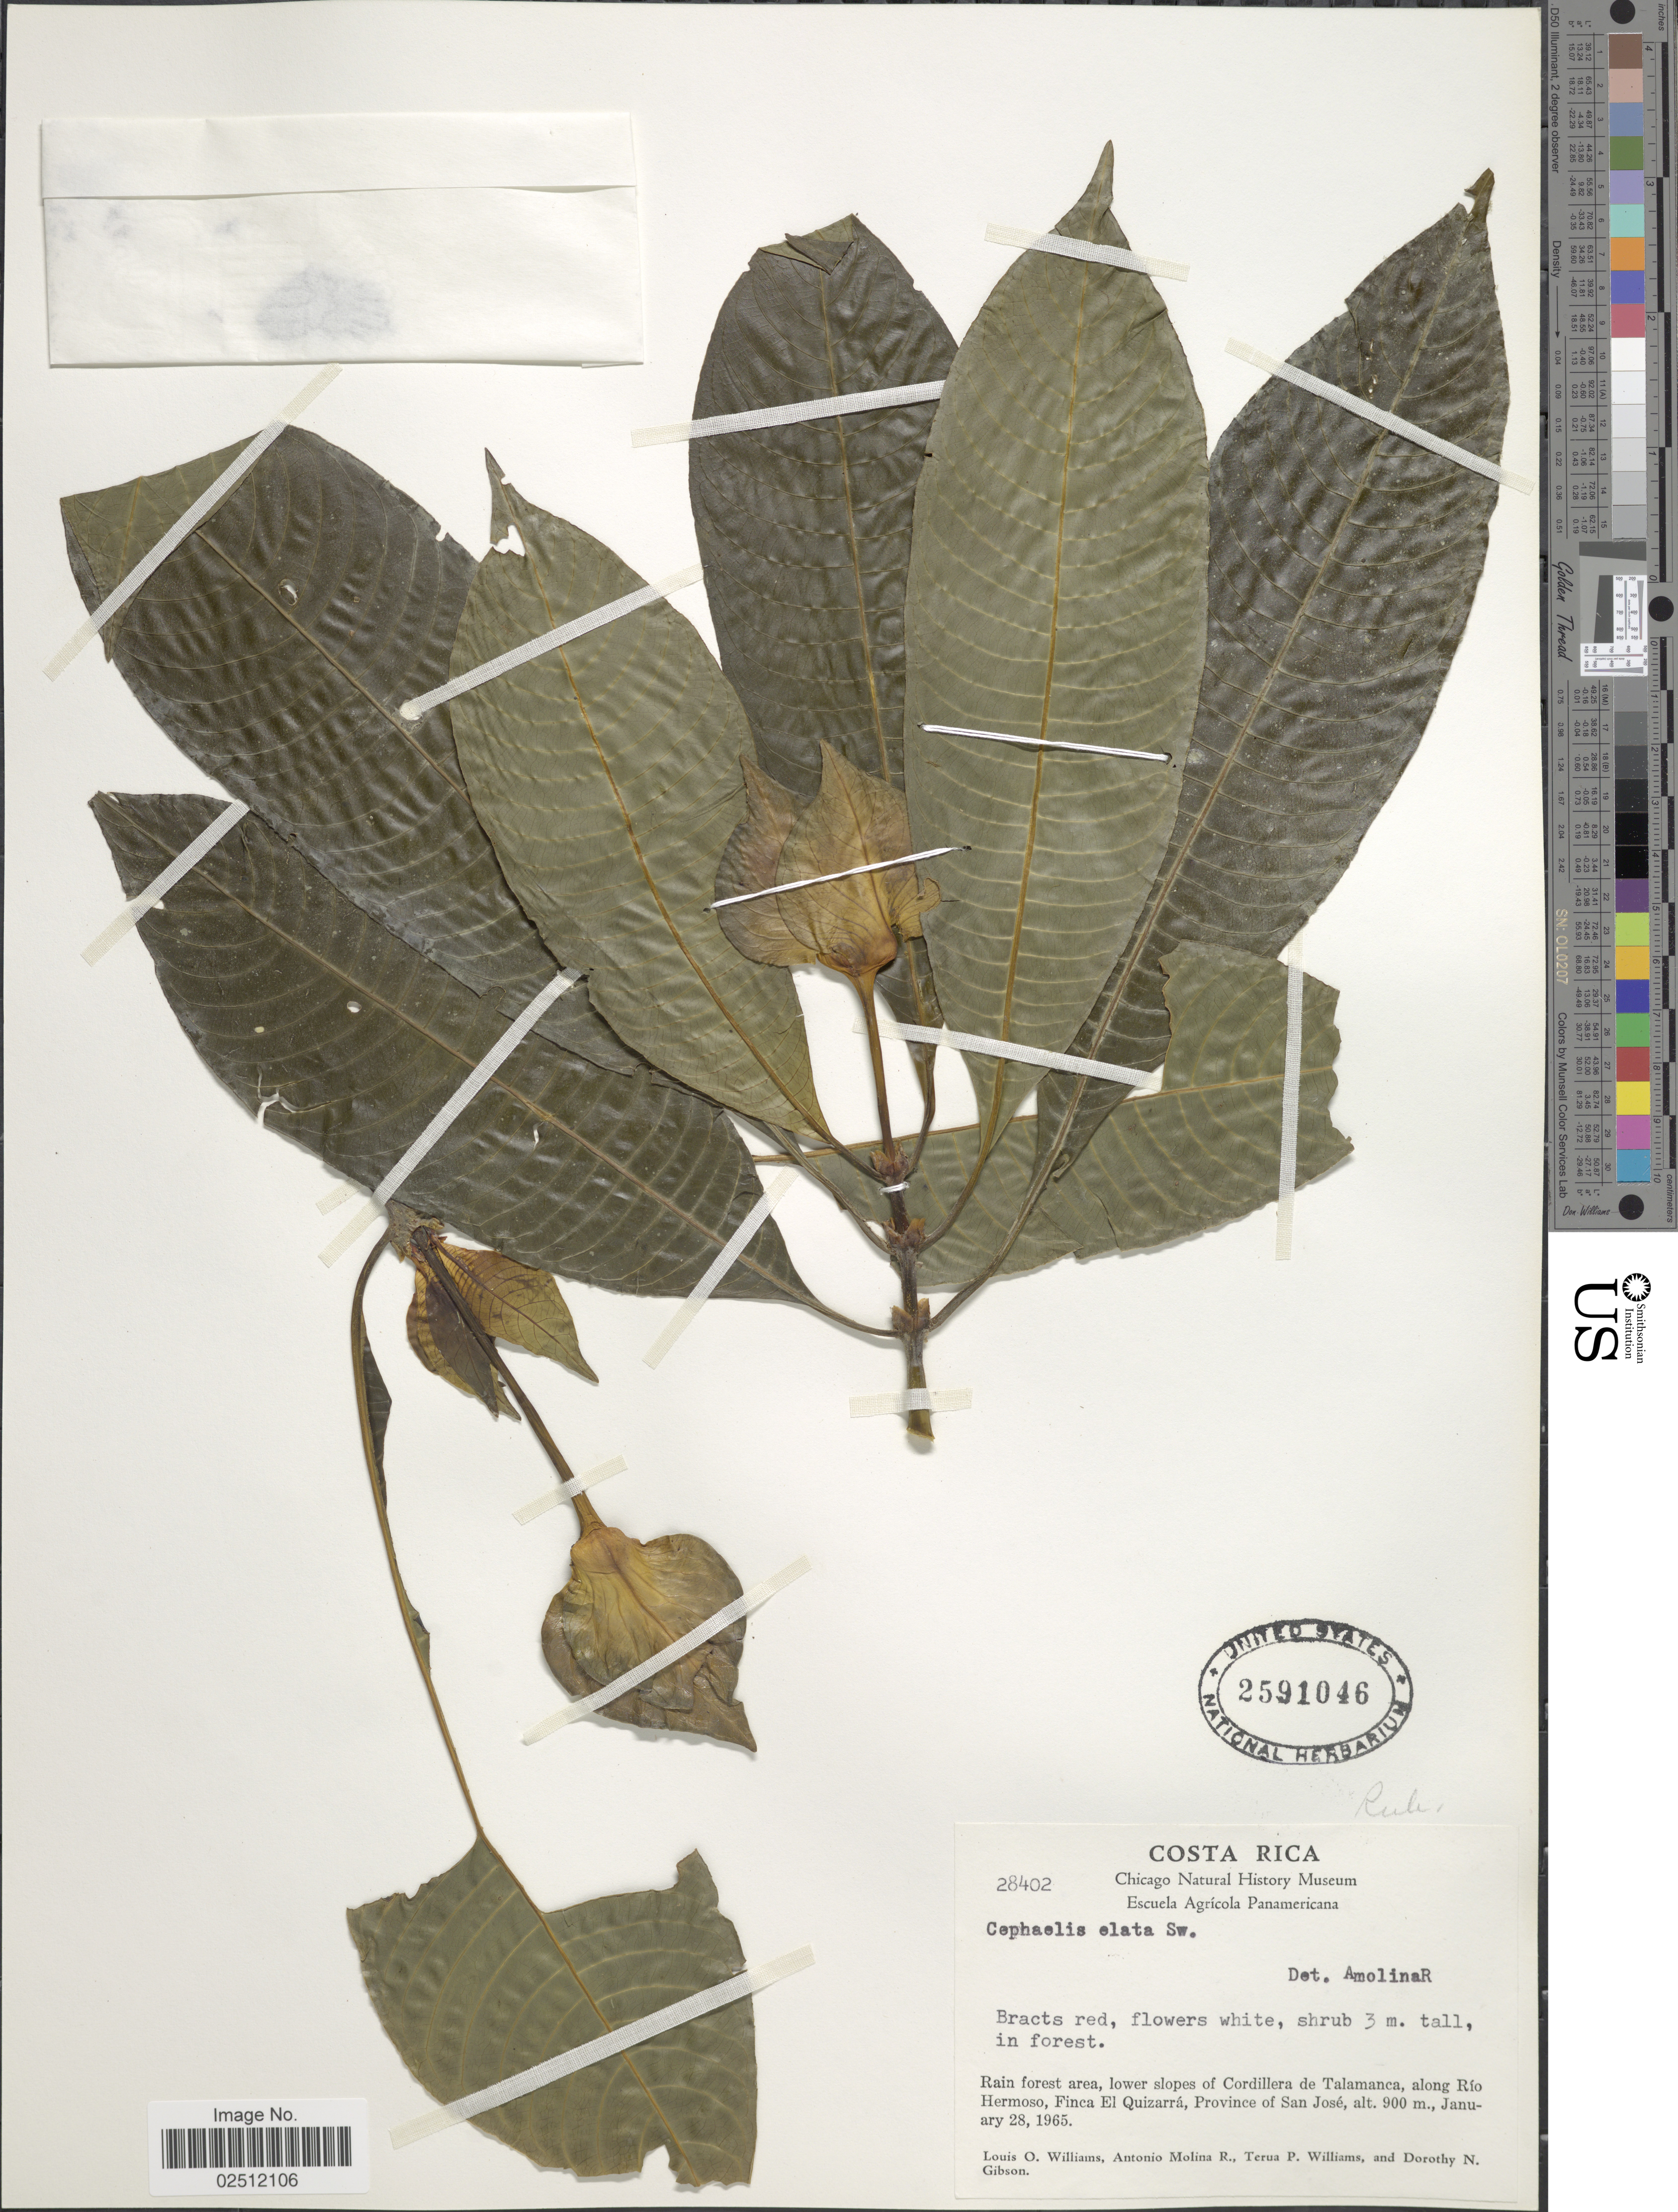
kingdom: Plantae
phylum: Tracheophyta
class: Magnoliopsida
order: Gentianales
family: Rubiaceae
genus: Psychotria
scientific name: Psychotria elata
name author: (Sw.) Hammel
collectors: L. O. Williams, A. Molina R., T. P. Williams & D. N. Gibson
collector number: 28402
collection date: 1965-01-28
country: Costa Rica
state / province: San José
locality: In forest, Rain forest area, lower slopes of Cordillera de Talamanca, along Río Hermosos, Finca El Quizarrá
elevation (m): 900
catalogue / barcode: US 2591046